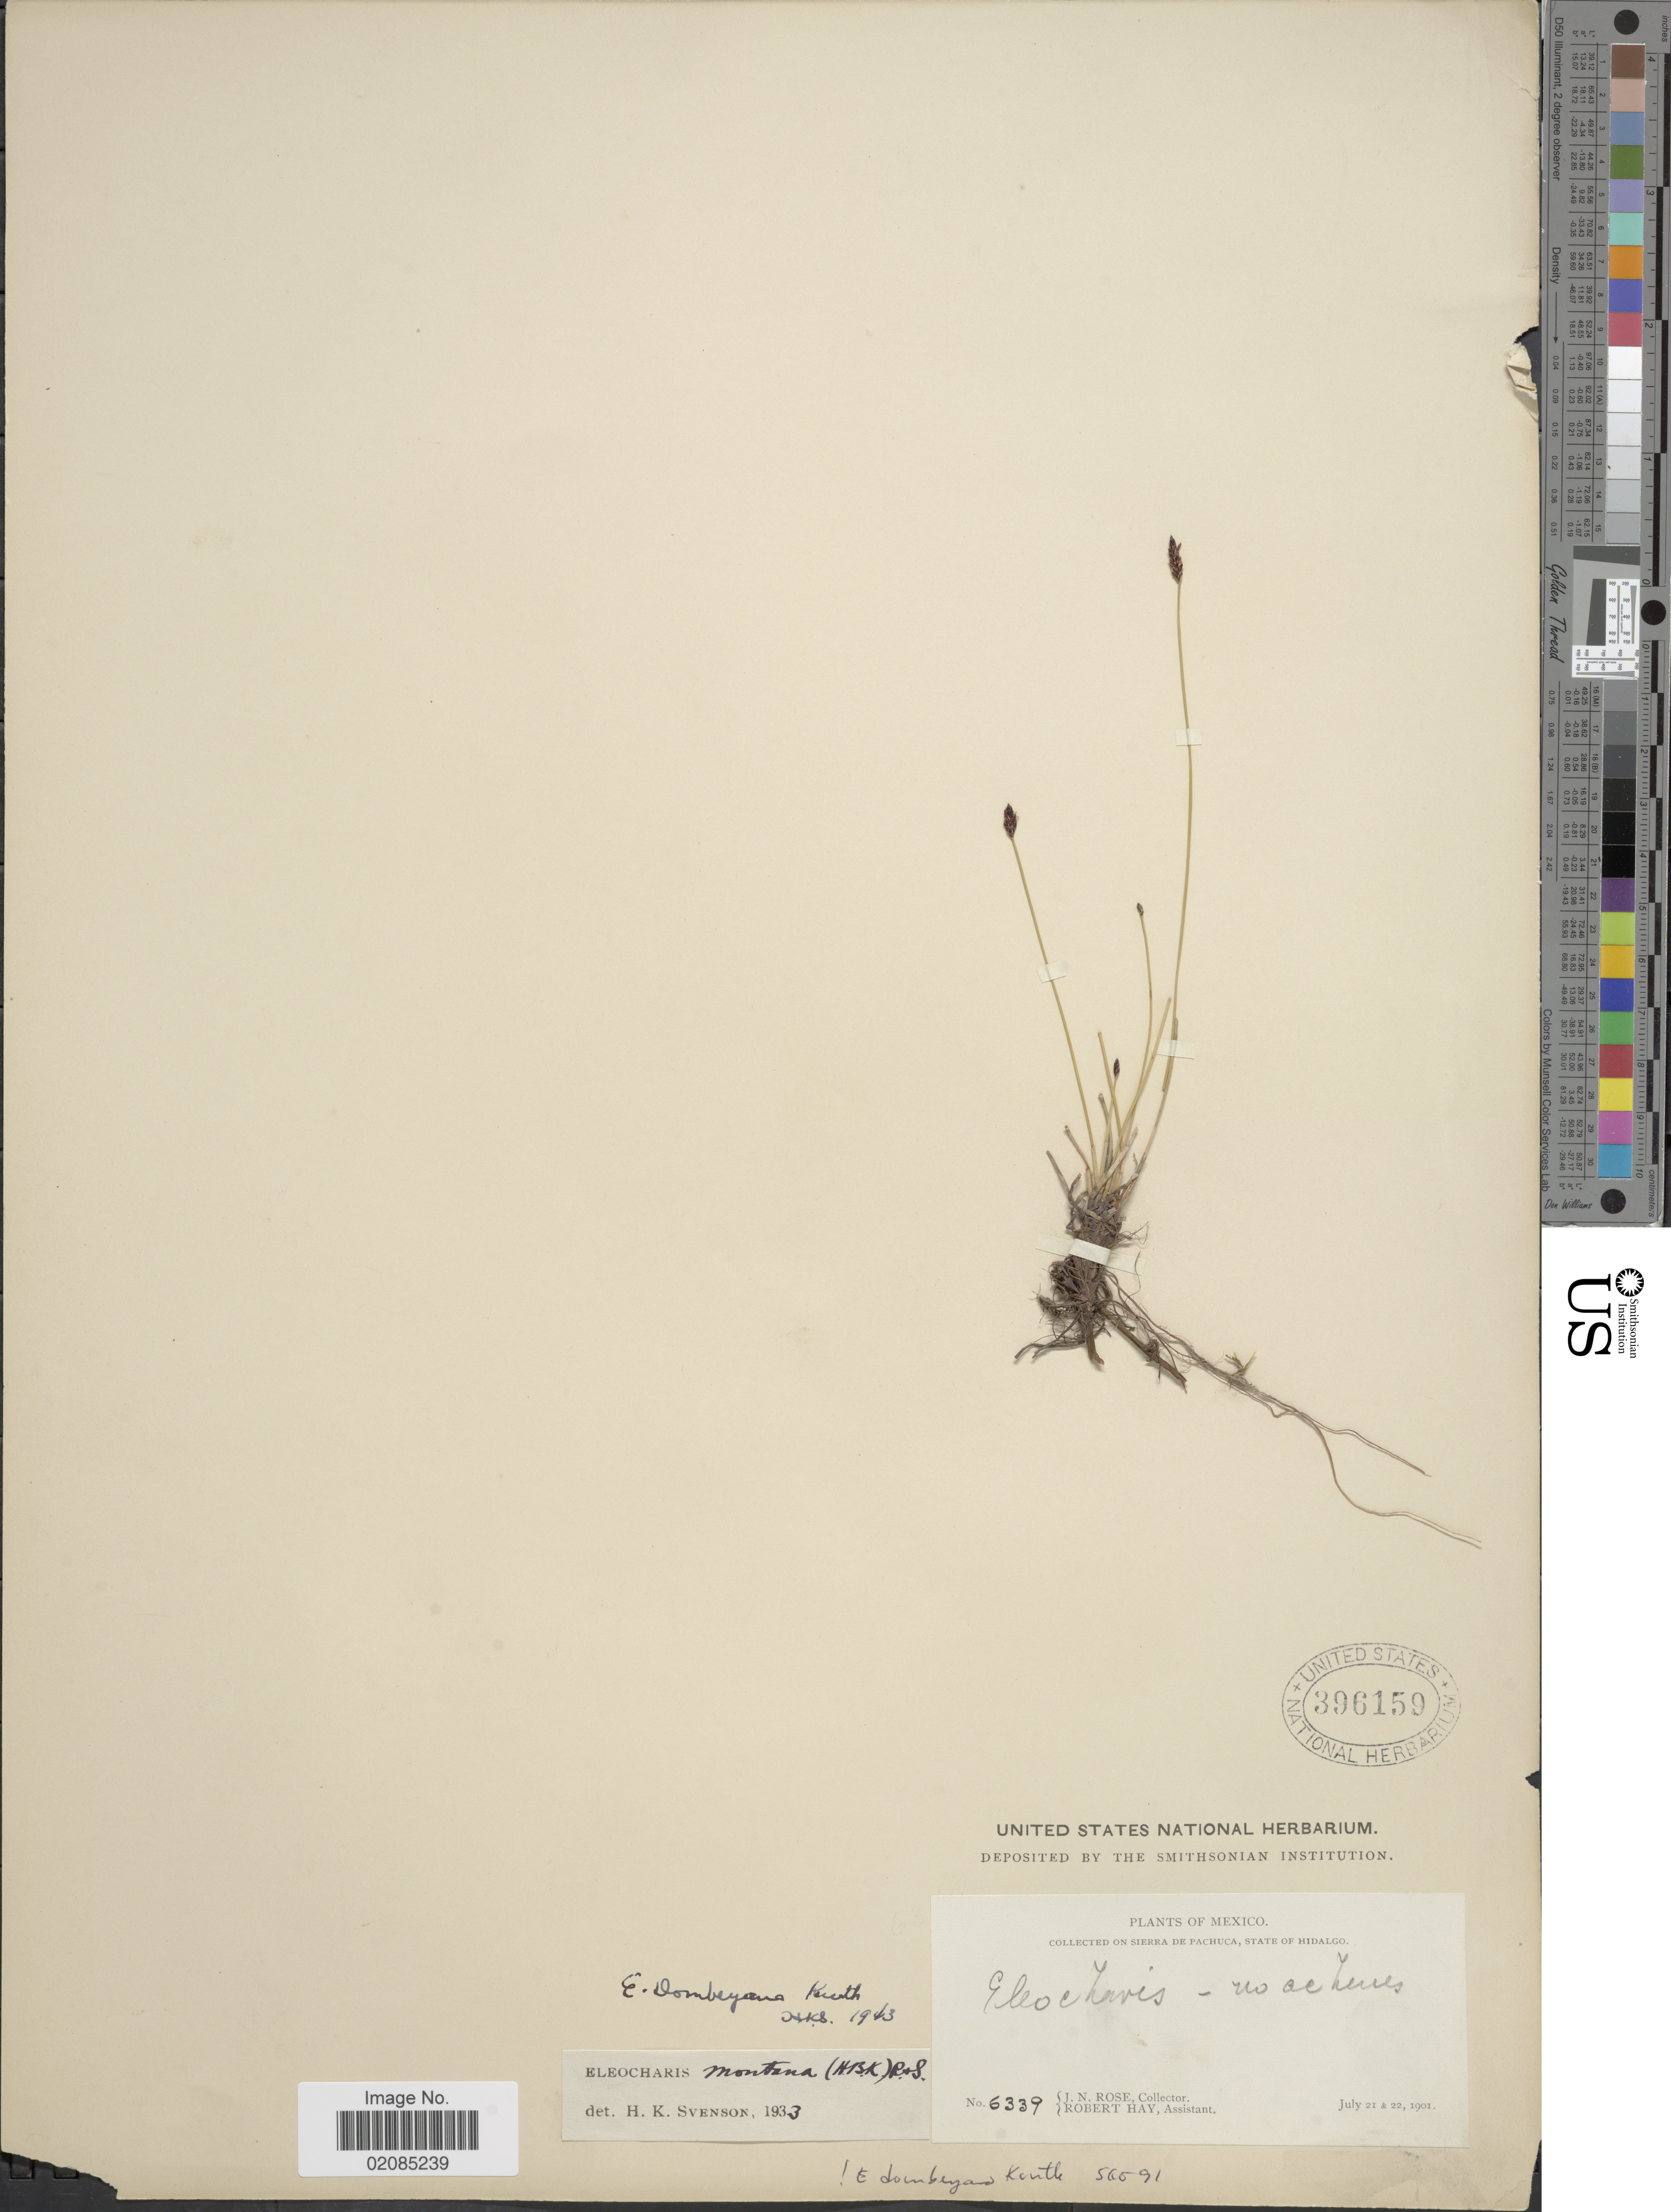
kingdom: Plantae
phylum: Tracheophyta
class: Liliopsida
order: Poales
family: Cyperaceae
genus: Eleocharis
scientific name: Eleocharis dombeyana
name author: Kunth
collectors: J. N. Rose & R. H. Hay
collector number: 6339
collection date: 1901-07-21/1901-07-22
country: Mexico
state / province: Hidalgo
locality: Sierra de Pachuca, State of Hidalgo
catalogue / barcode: US 396159